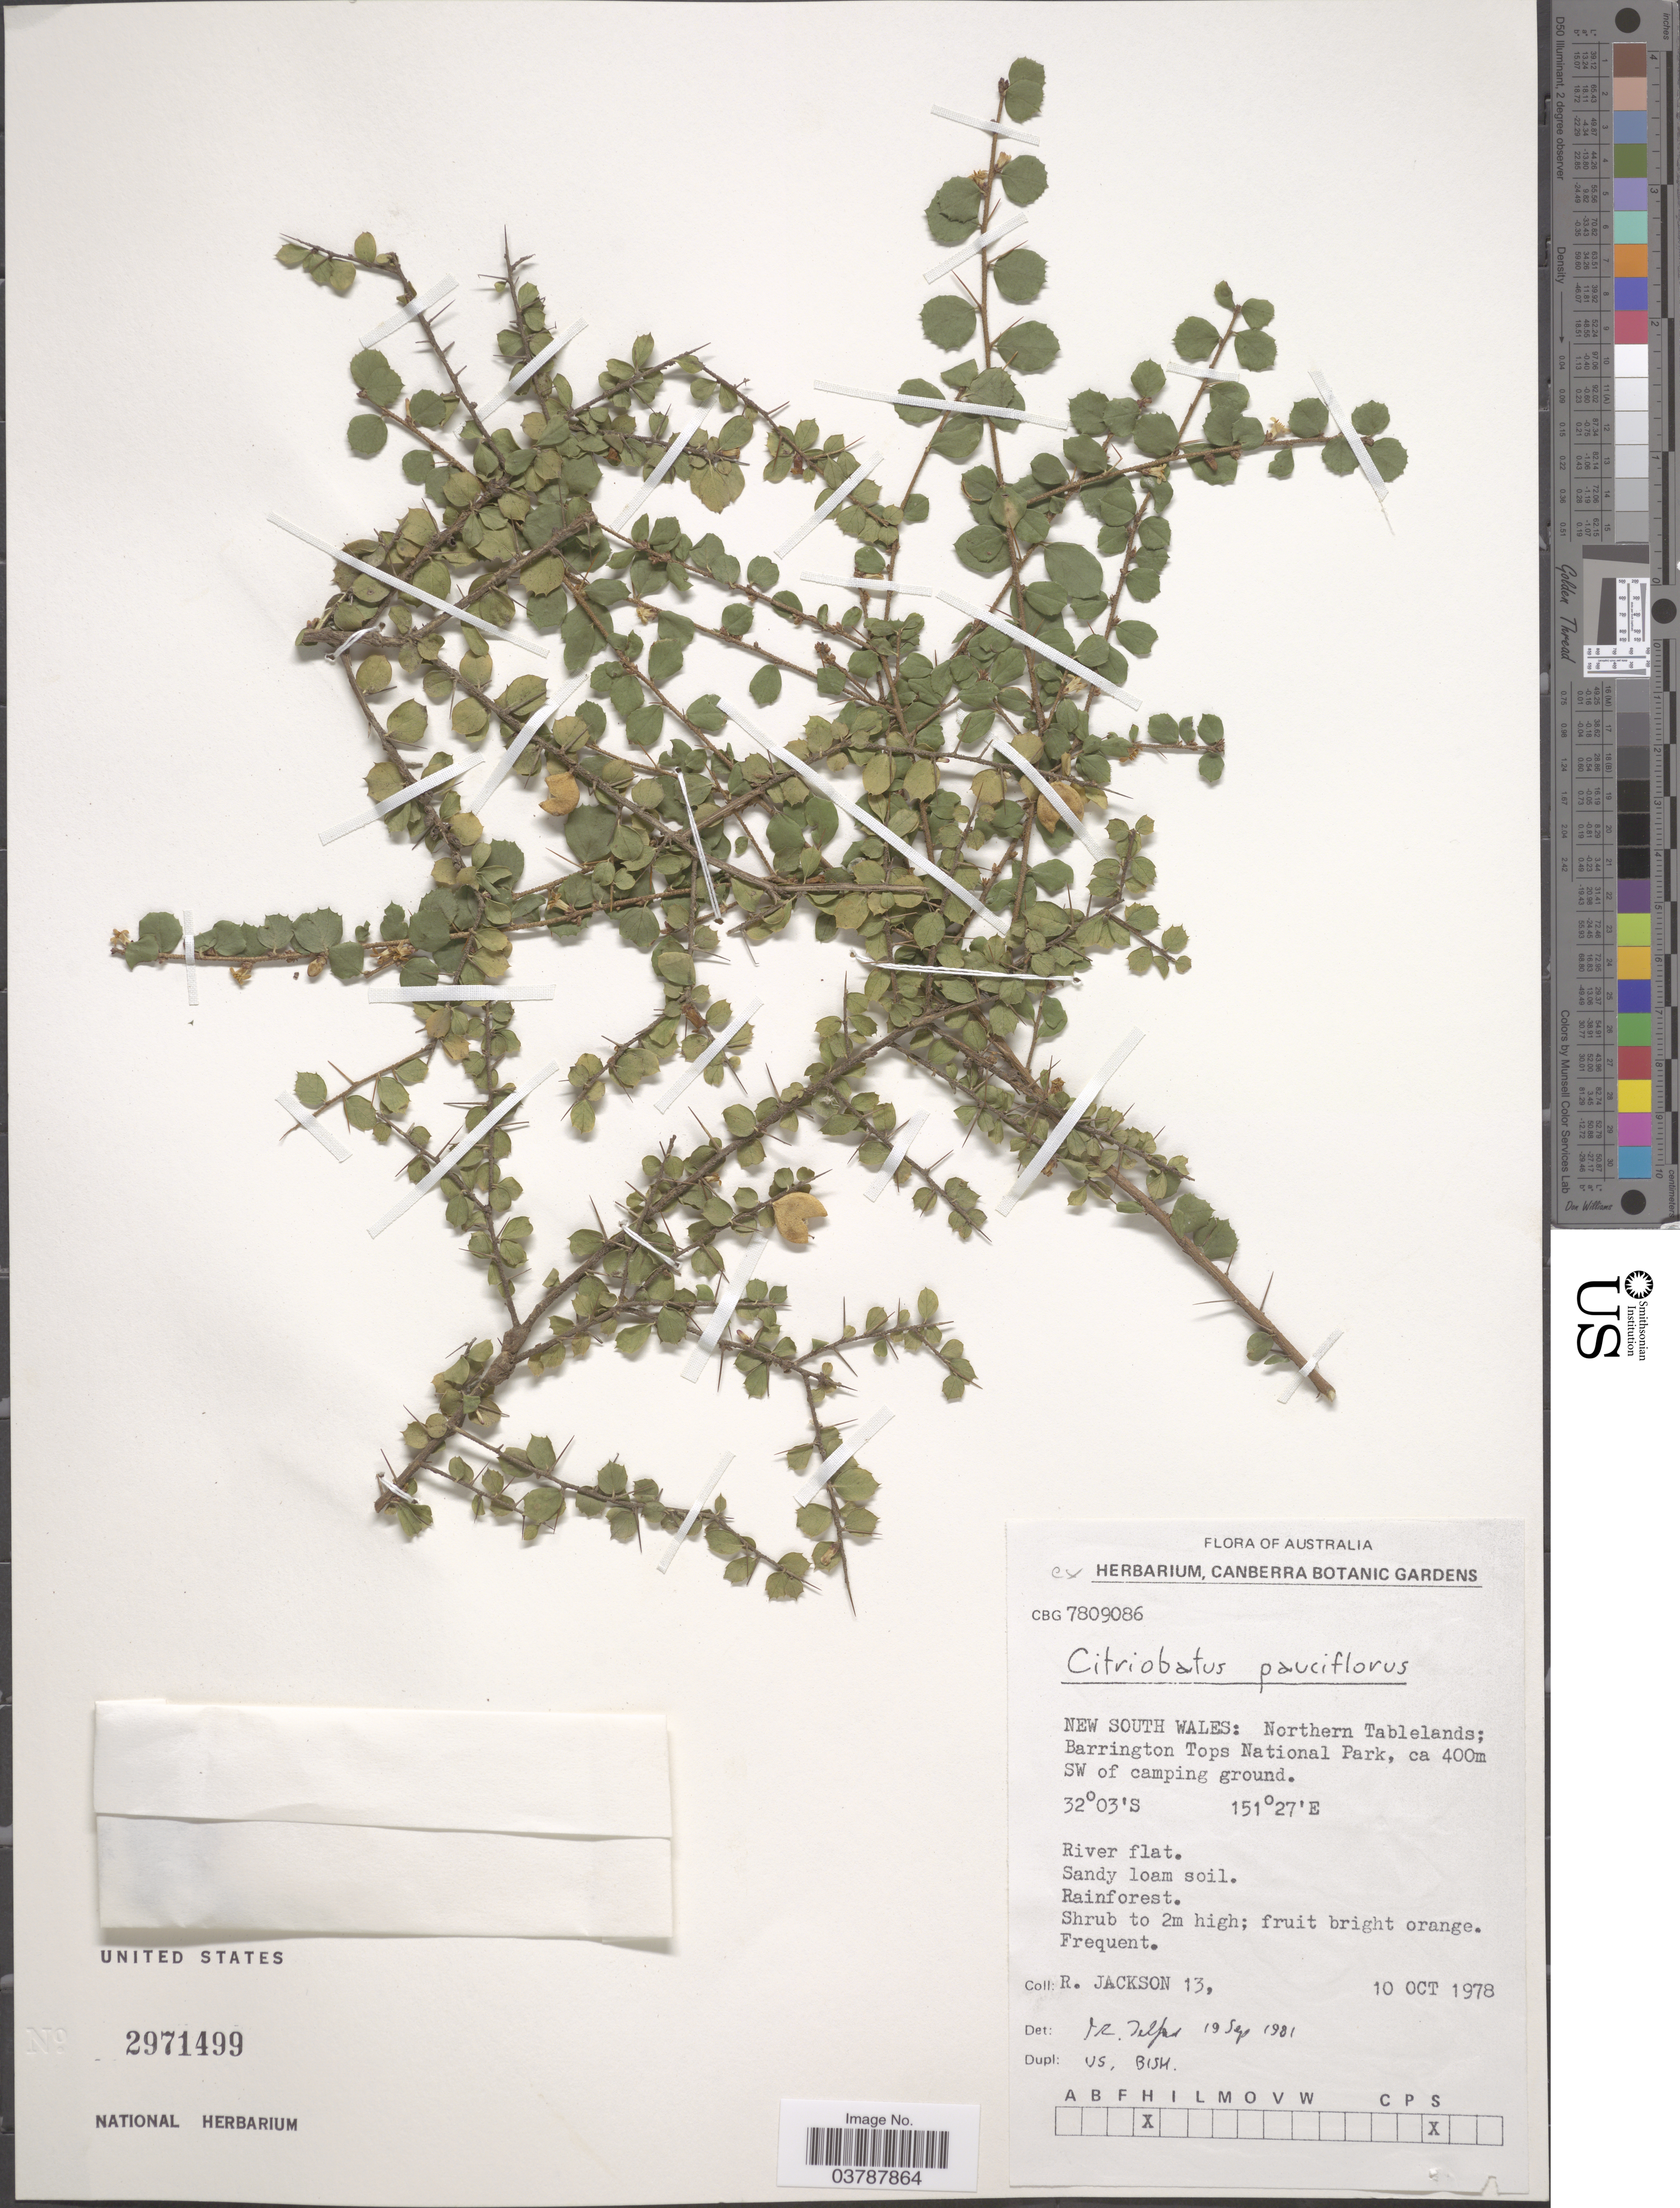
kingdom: Plantae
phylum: Tracheophyta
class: Magnoliopsida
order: Apiales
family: Pittosporaceae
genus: Pittosporum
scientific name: Pittosporum spinescens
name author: (F. Muell.) L.W. Cayzer et al.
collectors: R. Jackson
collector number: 13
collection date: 1978-10-10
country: Australia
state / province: New South Wales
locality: Northern Tablelands; Barrington Tops National Park. SW of camping ground.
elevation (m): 400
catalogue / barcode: US 2971499